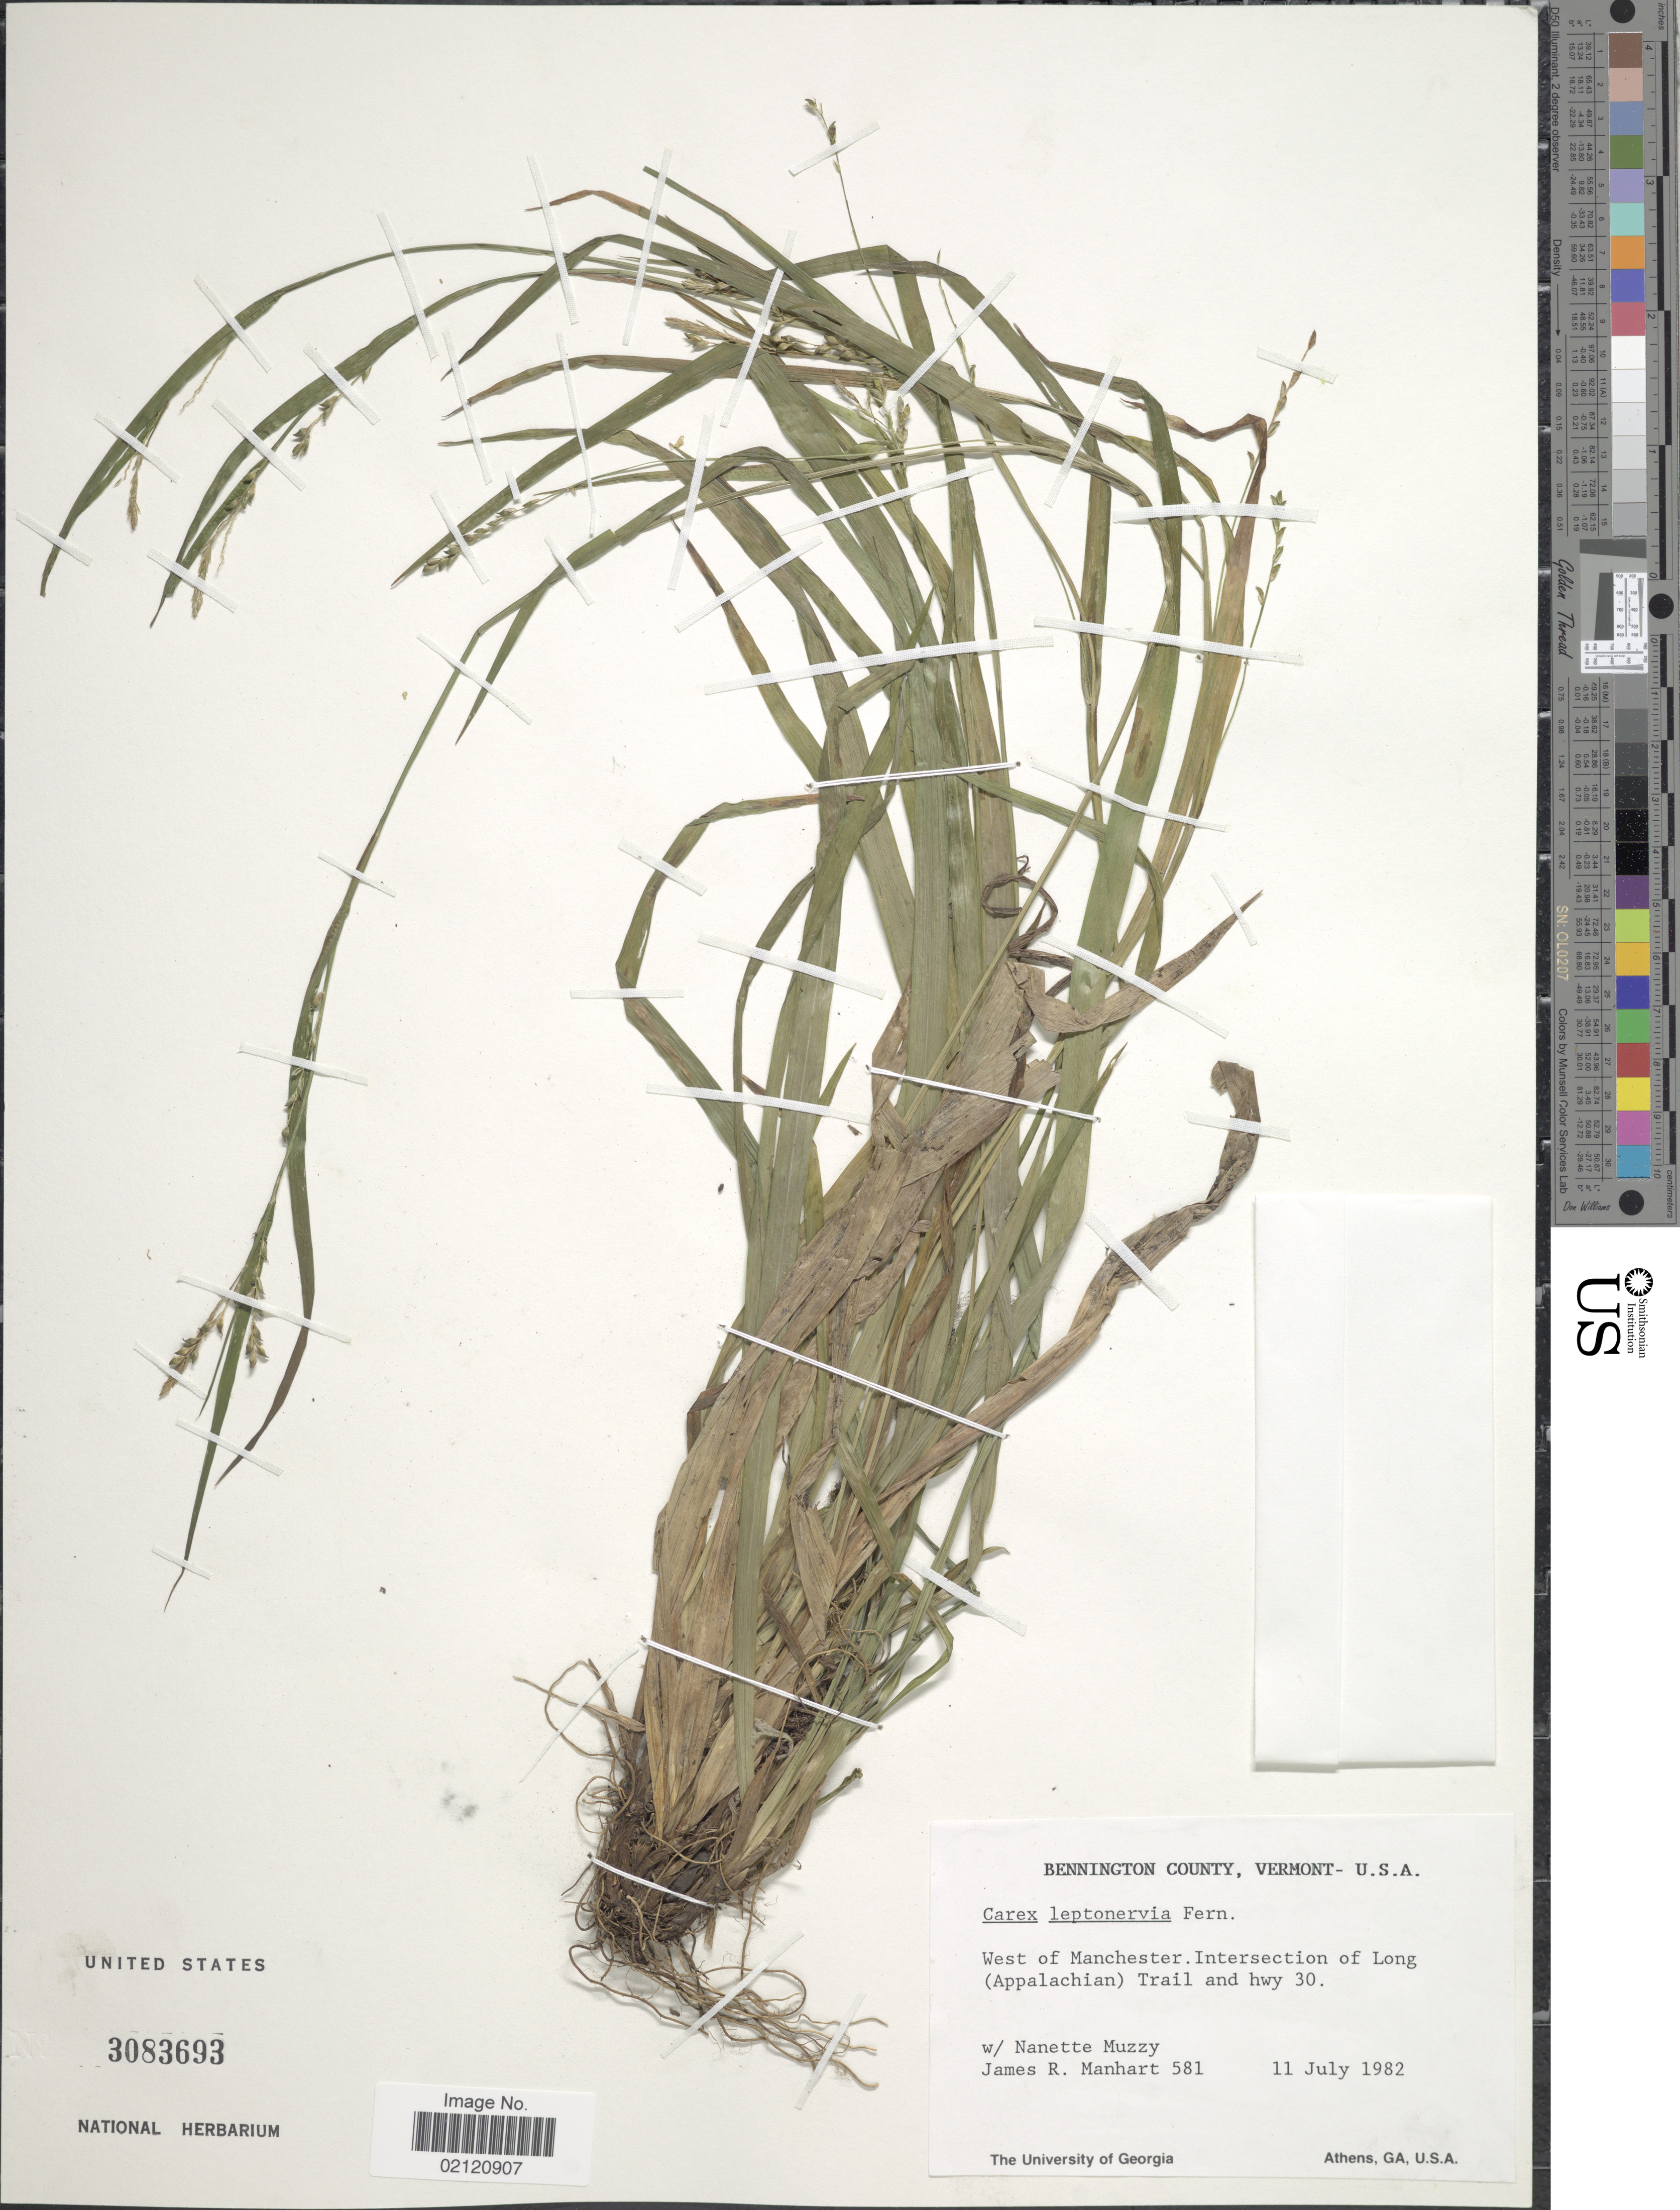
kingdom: Plantae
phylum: Tracheophyta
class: Liliopsida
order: Poales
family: Cyperaceae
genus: Carex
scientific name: Carex leptonervia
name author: (Fernald) Fernald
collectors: J. Manhart & N. Muzzy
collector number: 581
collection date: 1982-07-11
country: United States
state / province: Vermont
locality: Bennington County, West of Manchester. Intersection of Long (Appalachian) Trail and hwy 30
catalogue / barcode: US 3083693